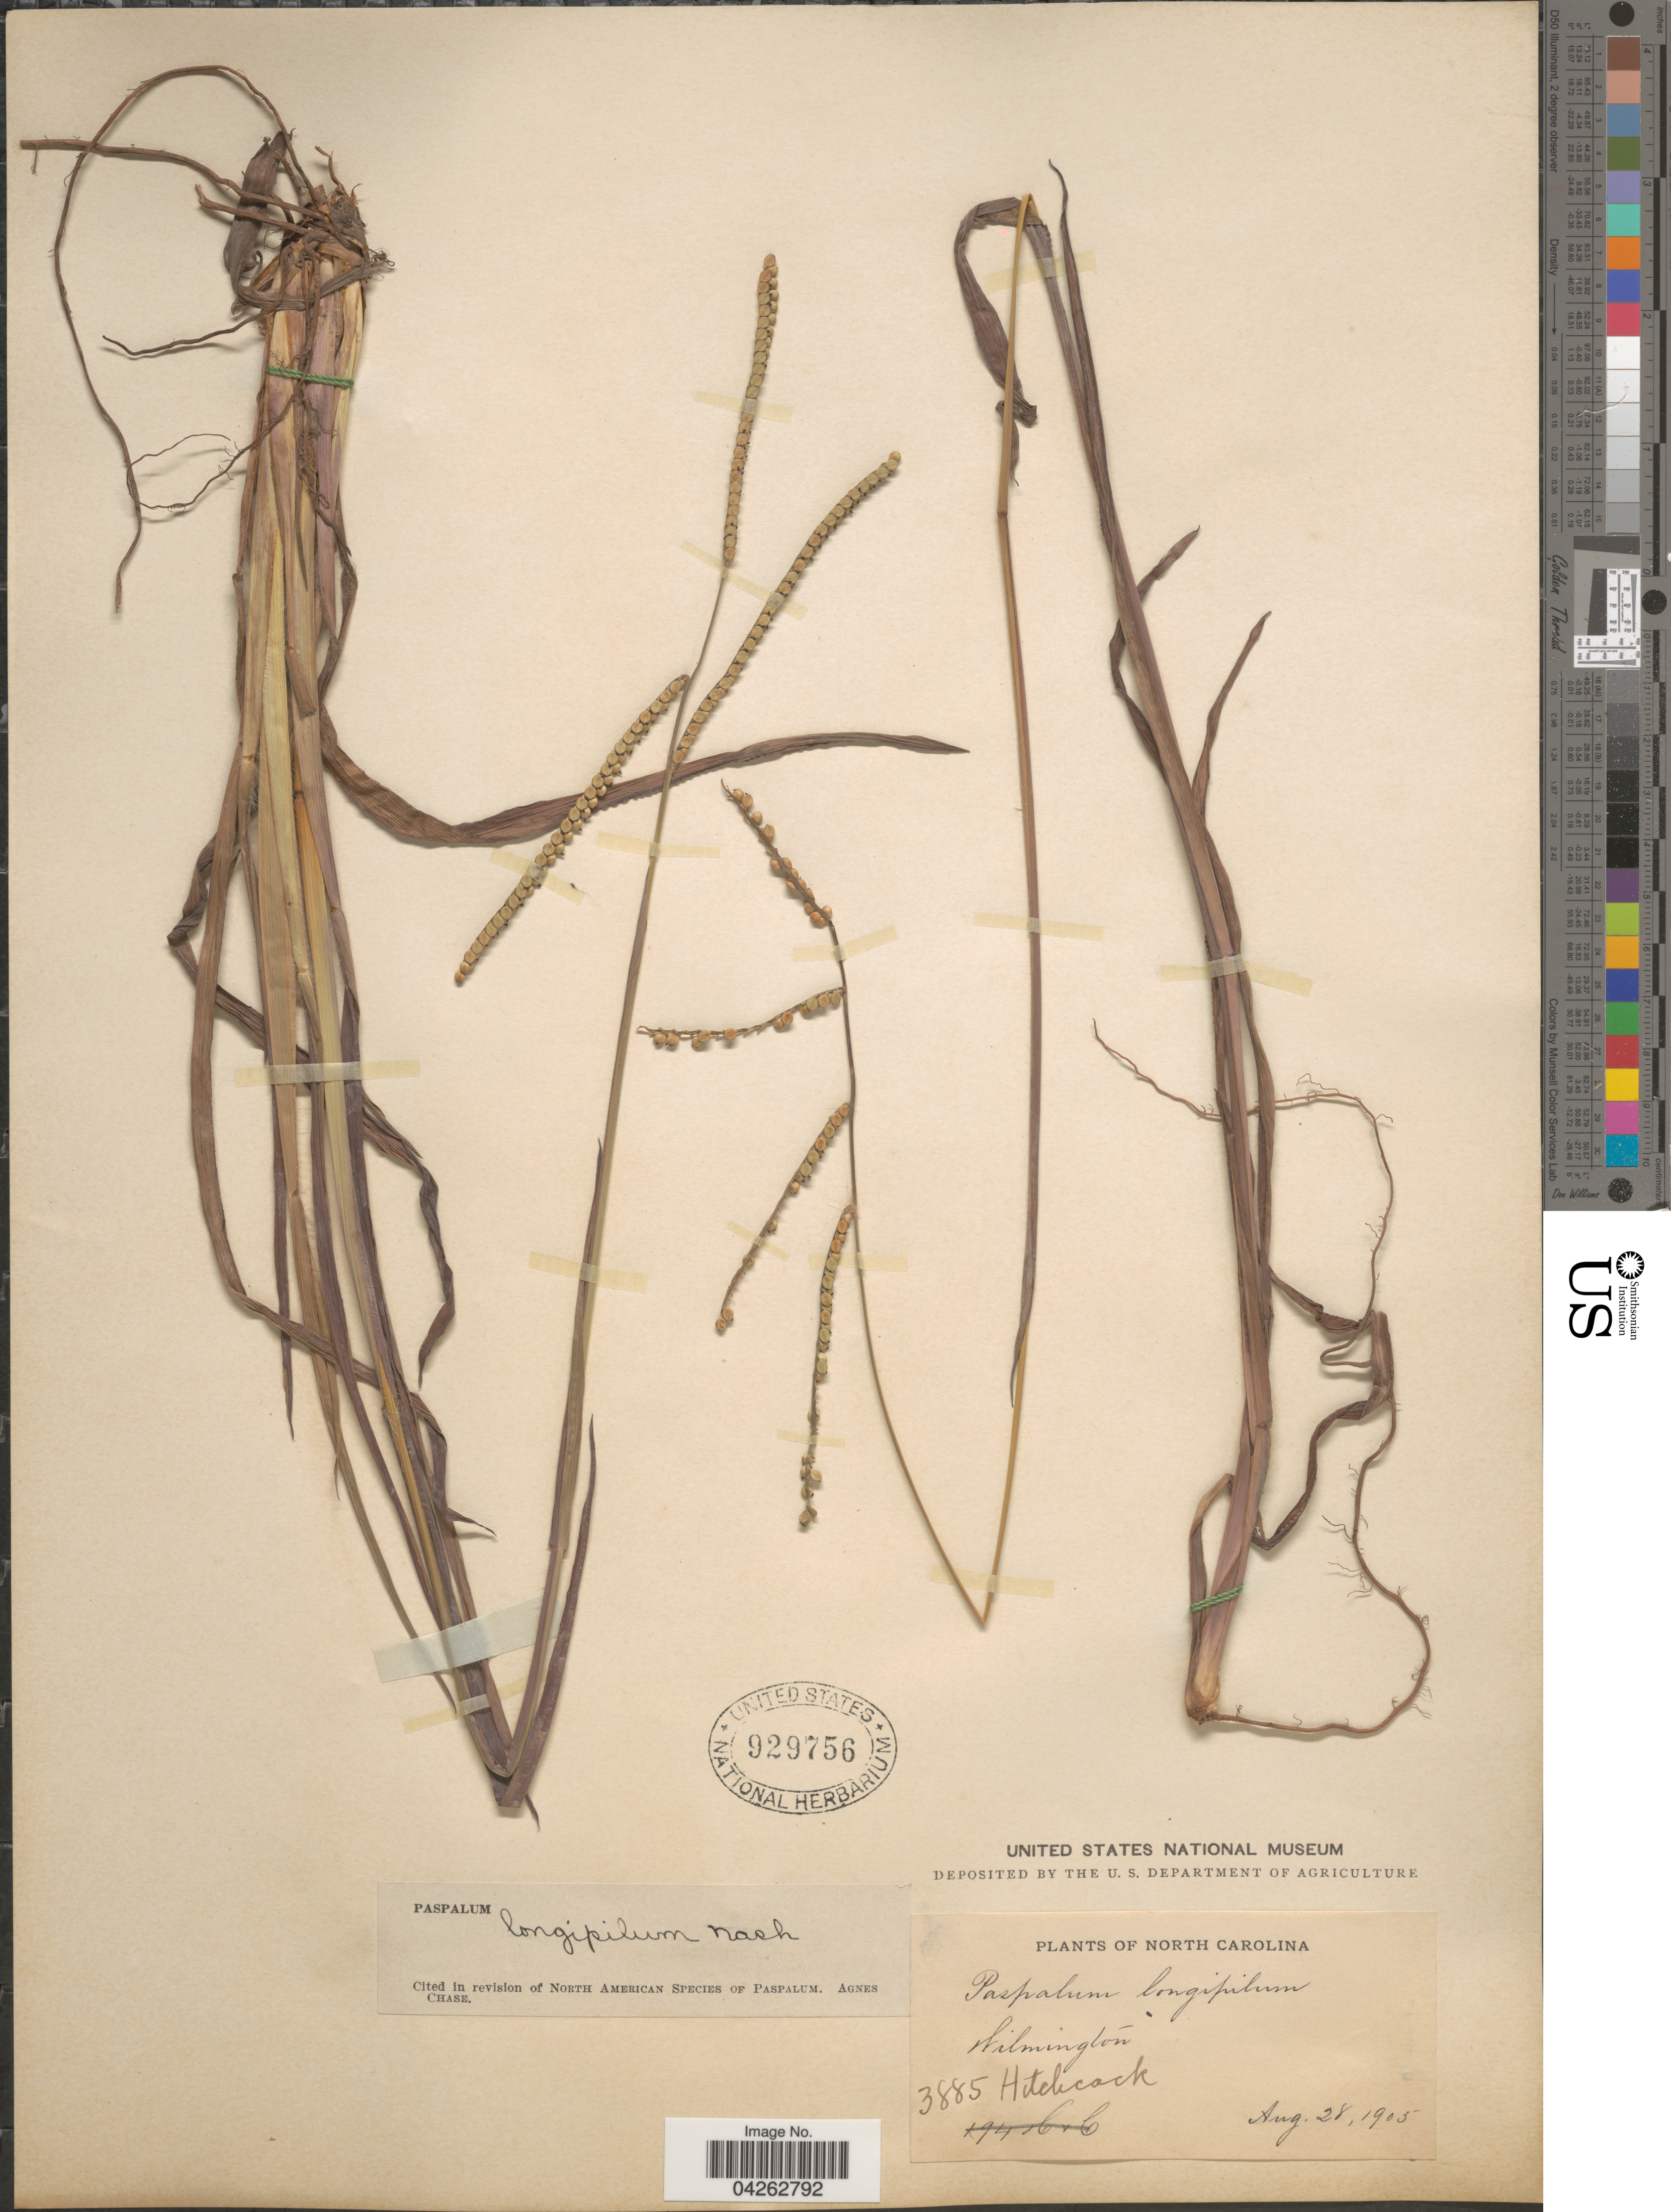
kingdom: Plantae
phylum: Tracheophyta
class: Liliopsida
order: Poales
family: Poaceae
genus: Paspalum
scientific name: Paspalum longipilum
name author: Nash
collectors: -- Hitchcock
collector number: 3885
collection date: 1905-08-28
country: United States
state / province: North Carolina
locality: Wilmington.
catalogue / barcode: US 929756